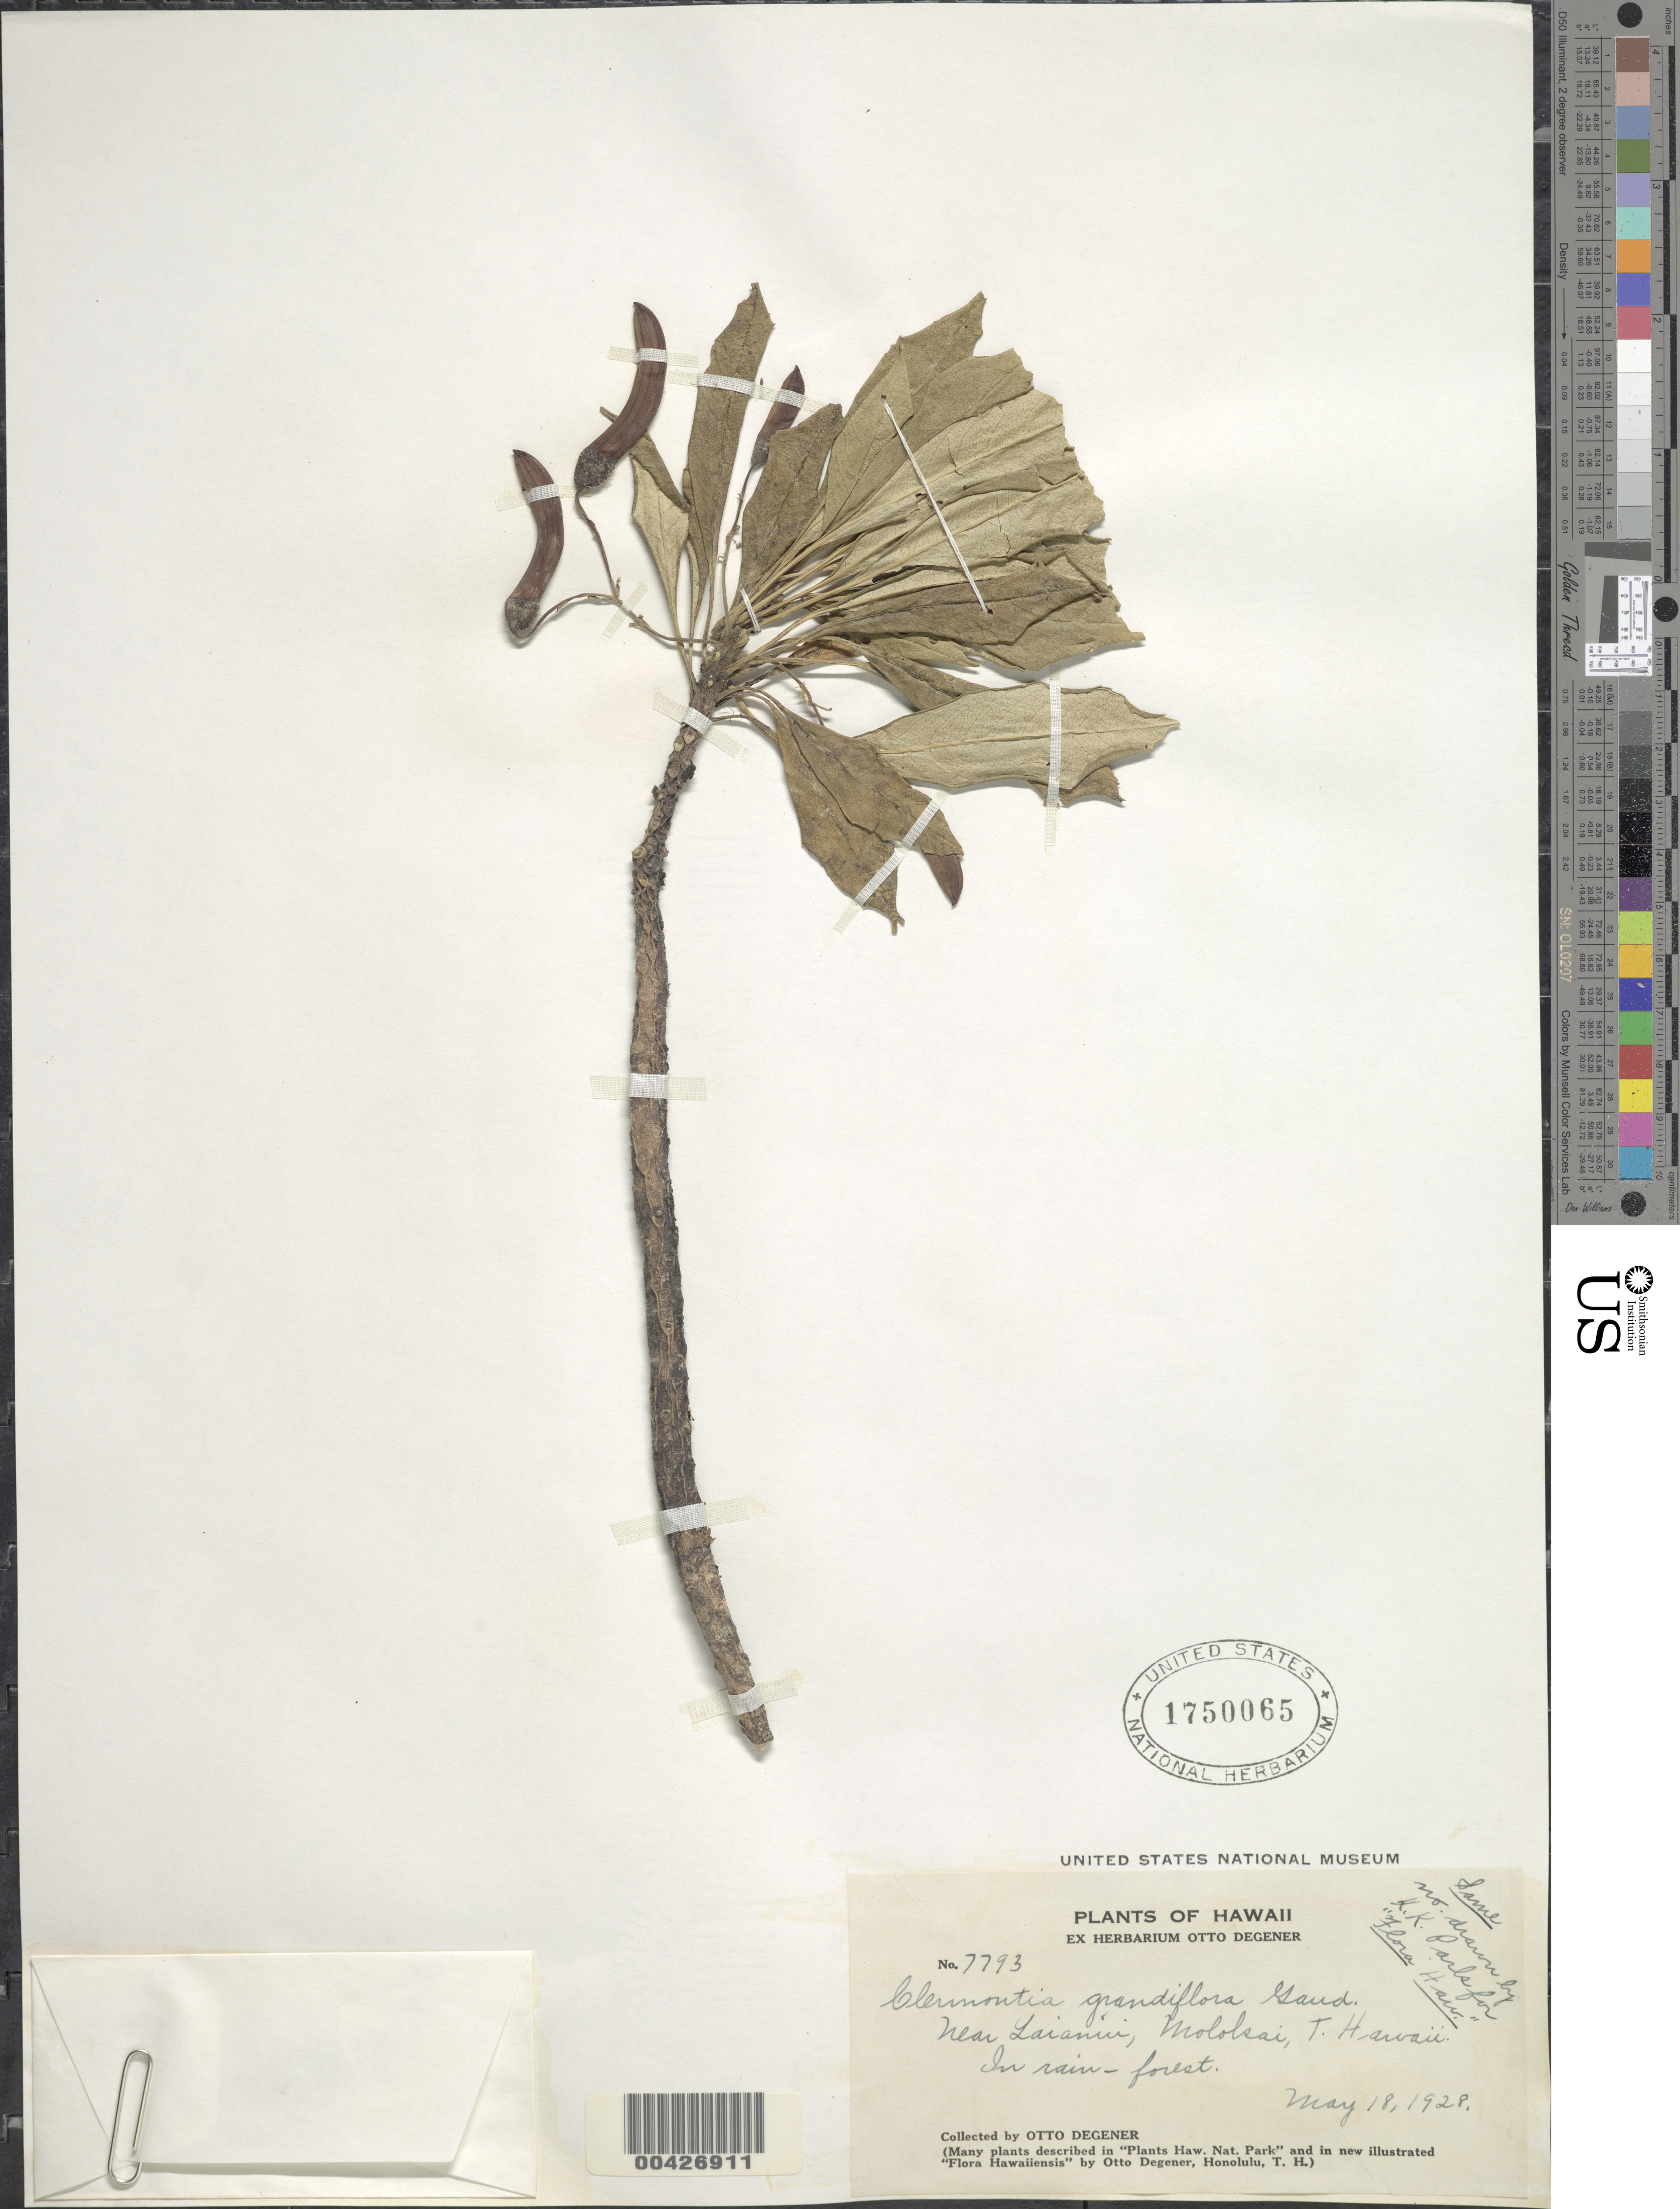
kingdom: Plantae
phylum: Tracheophyta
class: Magnoliopsida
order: Asterales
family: Campanulaceae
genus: Clermontia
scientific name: Clermontia grandiflora subsp. munroi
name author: Gaudich.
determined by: Wagner, W. L., (BOT), Smithsonian Institution - National Museum of Natural History (UNITED STATES)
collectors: O. Degener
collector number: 7793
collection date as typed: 18 May 1928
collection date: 1928-05-18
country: United States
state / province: Hawaii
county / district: Maui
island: Moloka'i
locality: near Laianui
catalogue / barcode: US 1750065